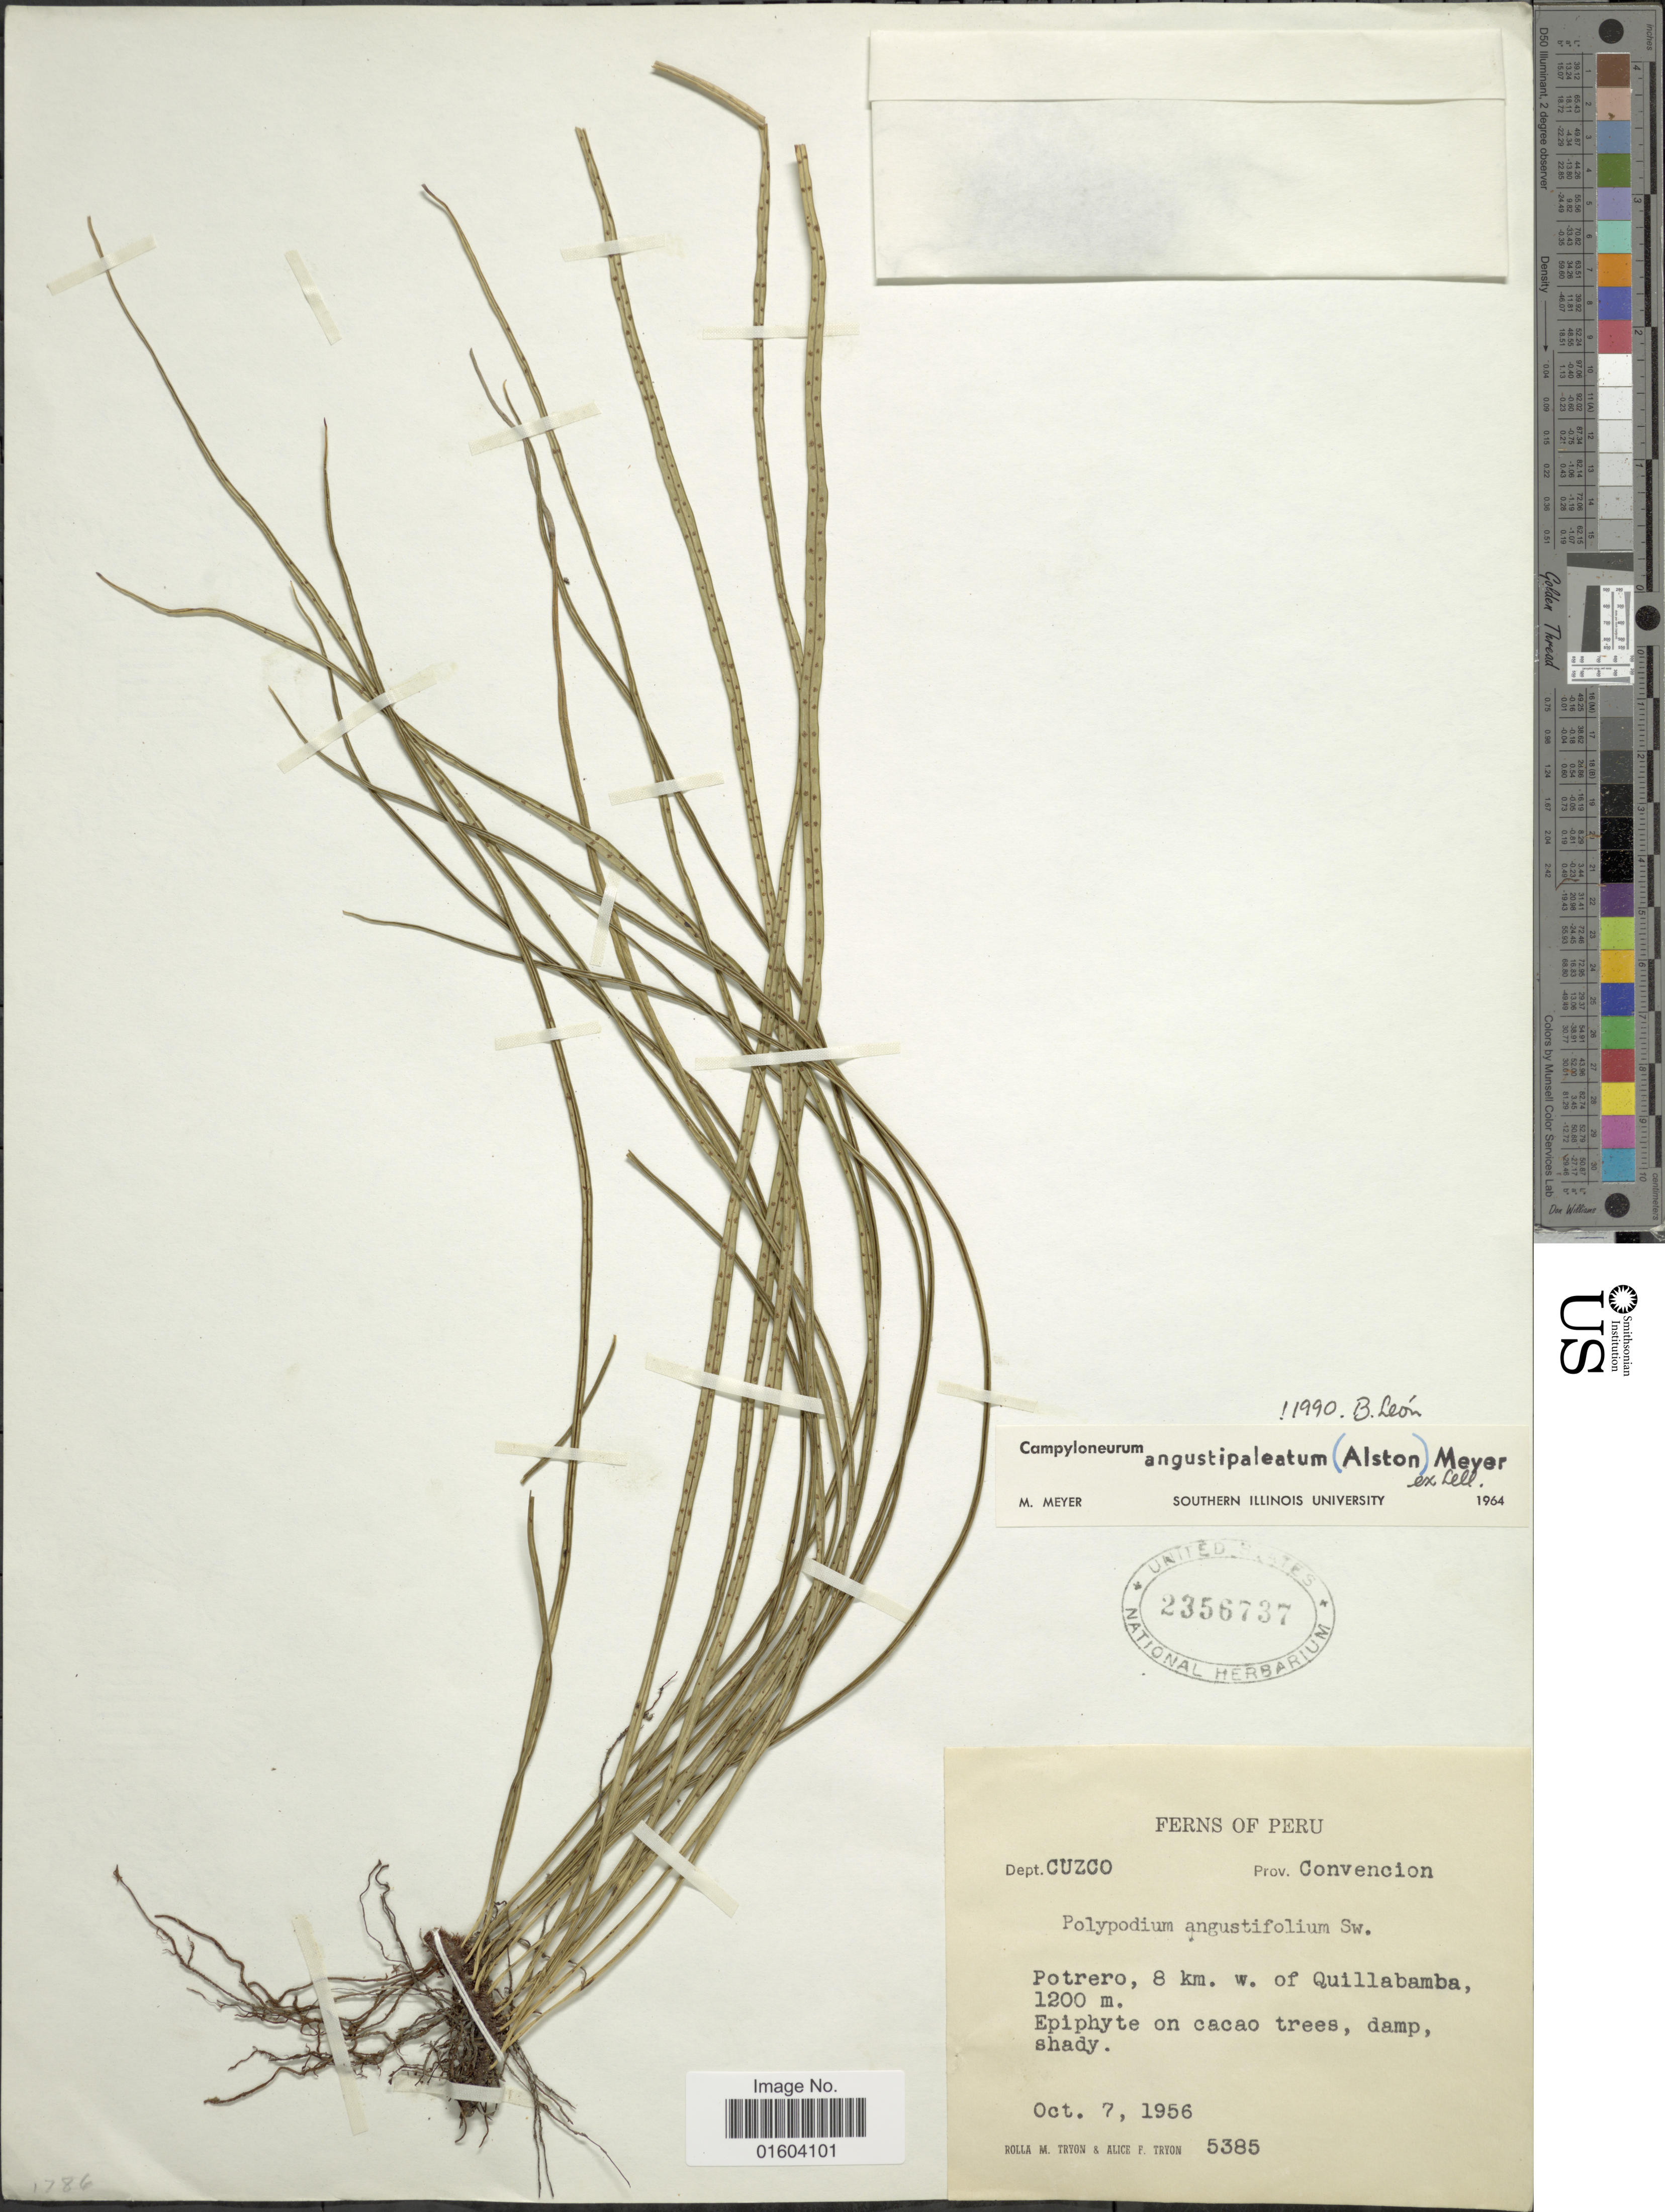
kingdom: Plantae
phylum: Tracheophyta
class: Polypodiopsida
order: Polypodiales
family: Polypodiaceae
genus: Campyloneurum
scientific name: Campyloneurum angustipaleatum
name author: (Alston) Lellinger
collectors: R. M. Tryon & A. F. Tryon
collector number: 5385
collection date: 1956-10-07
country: Peru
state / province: Cusco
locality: Peru, Dept. Cuzco, Prov. Convencion, Potrero, 8 km. w. of Quillabamba.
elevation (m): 1200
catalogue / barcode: US 2356737